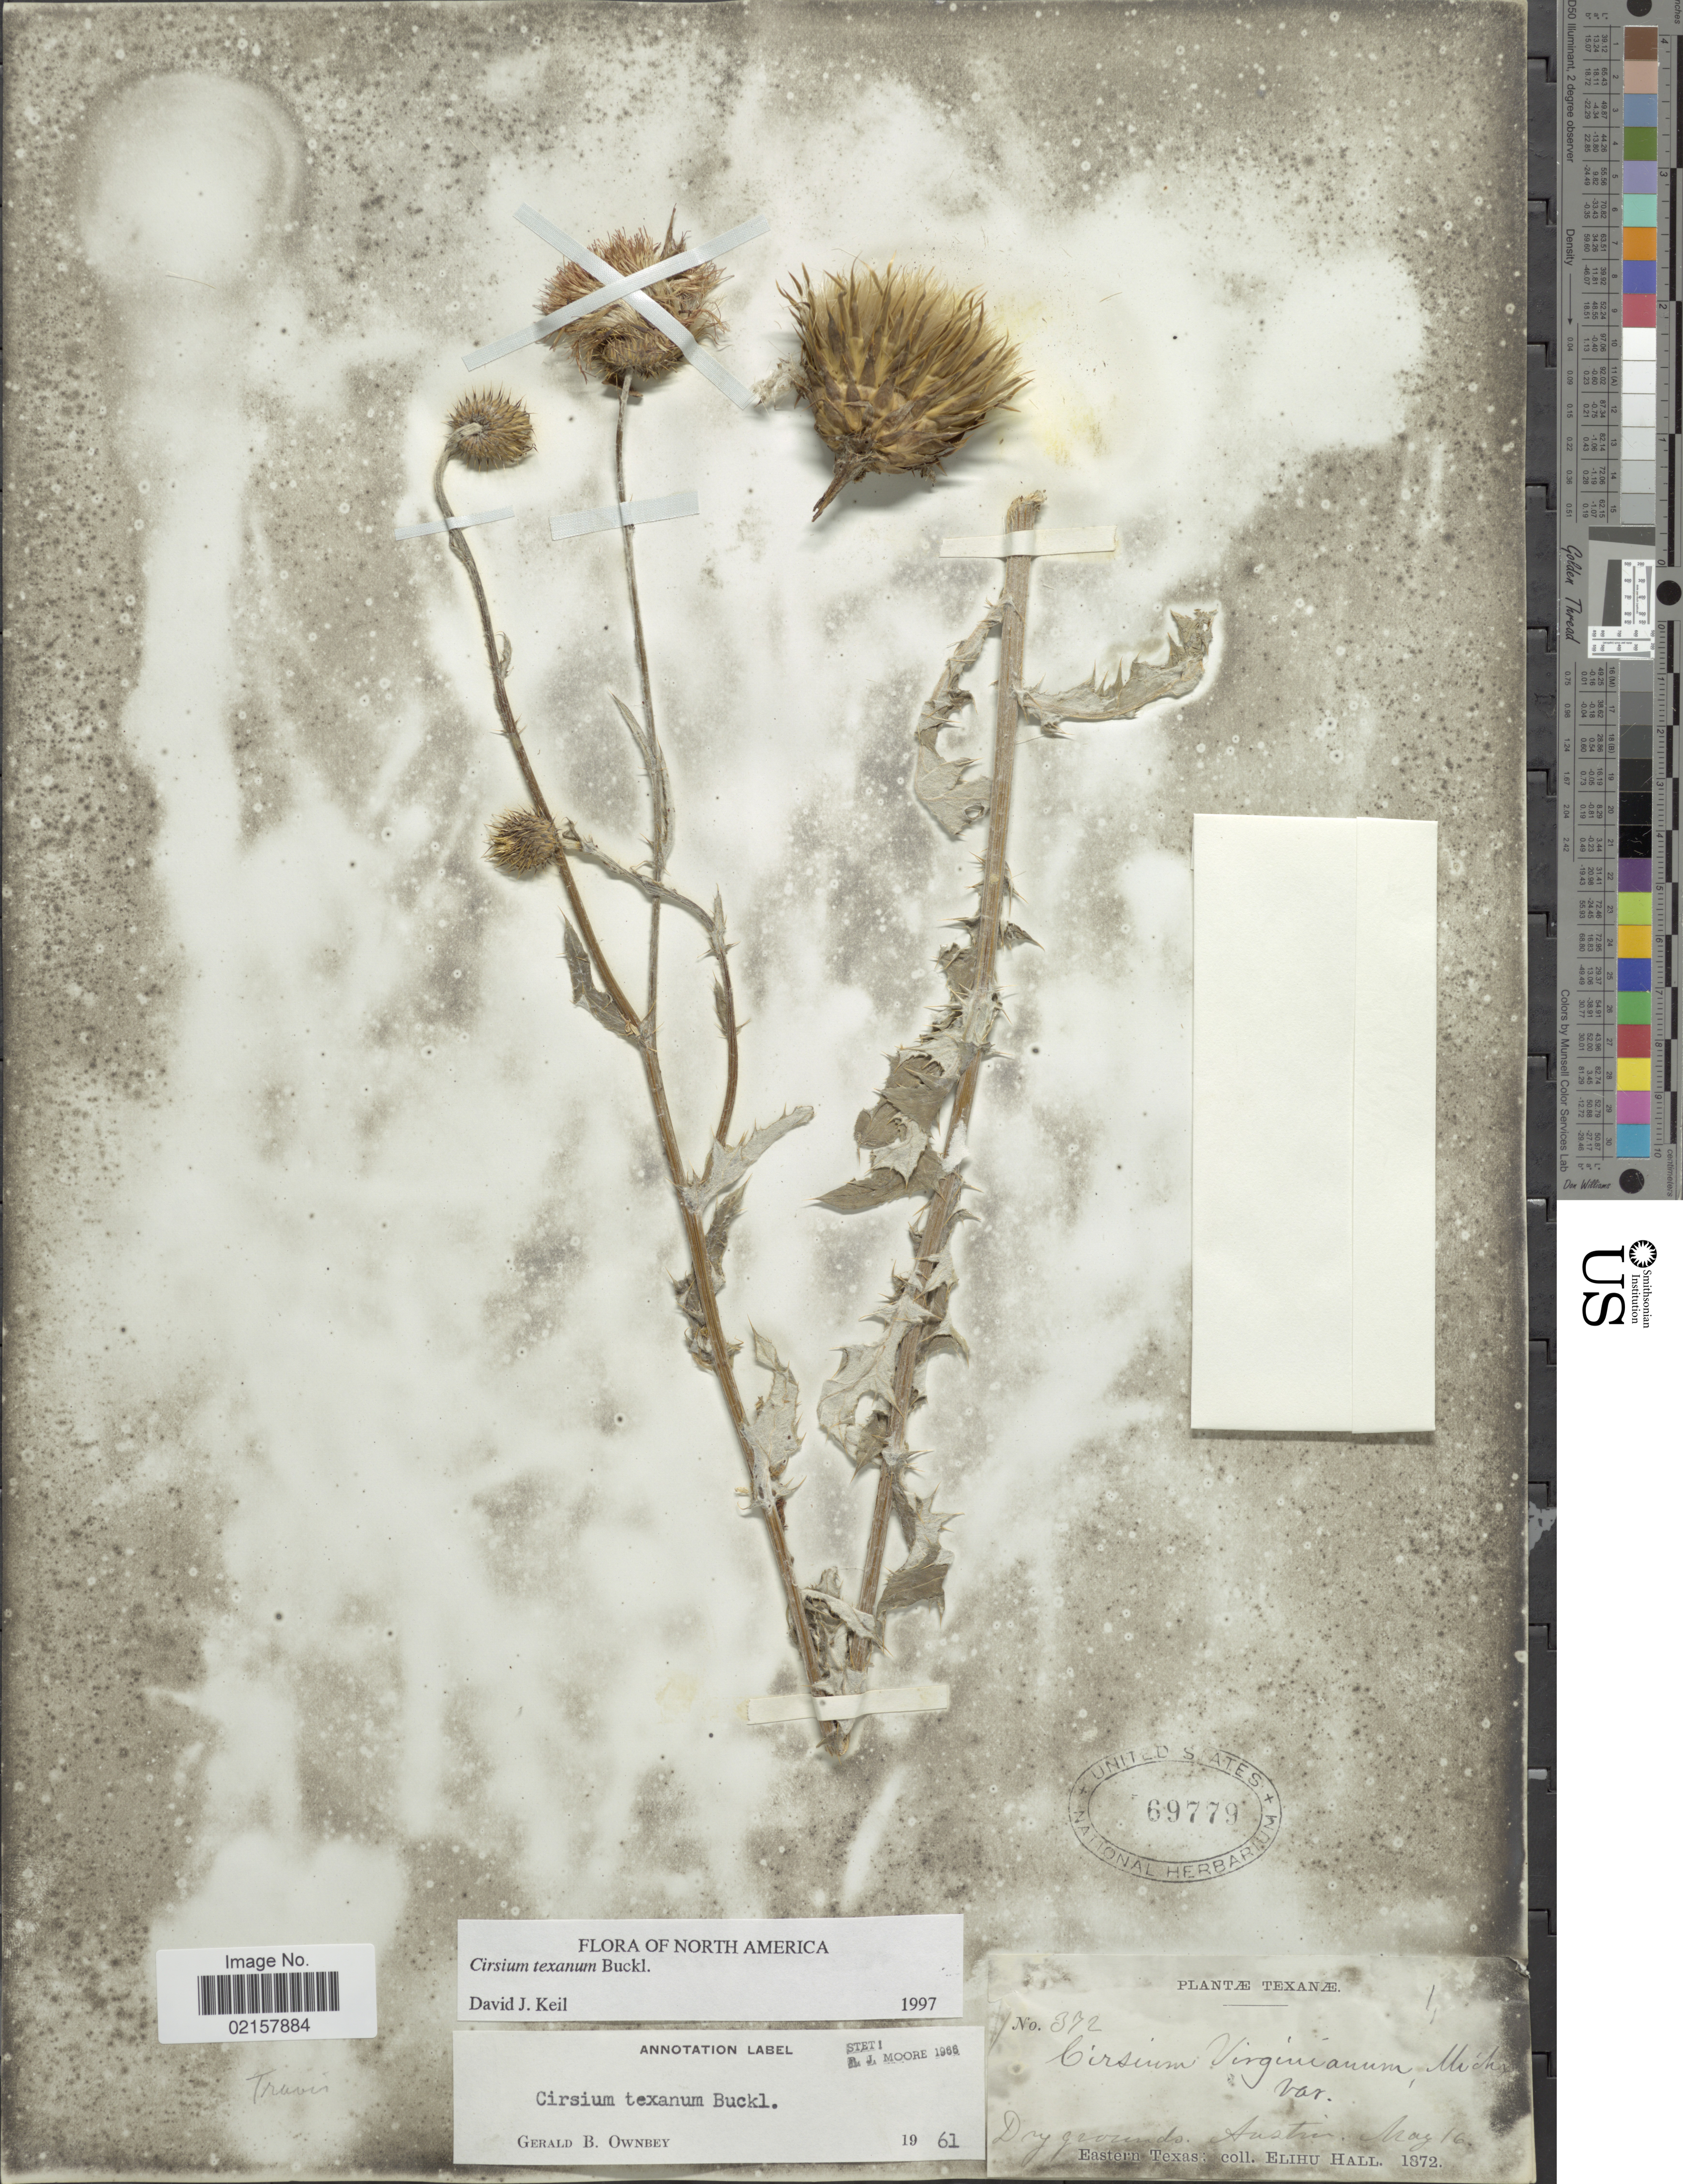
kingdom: Plantae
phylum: Tracheophyta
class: Magnoliopsida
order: Asterales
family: Asteraceae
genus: Cirsium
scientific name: Cirsium texanum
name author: Buckley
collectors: E. Hall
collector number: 372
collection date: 1872-05-16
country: United States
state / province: Texas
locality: Austin.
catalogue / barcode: US 69779